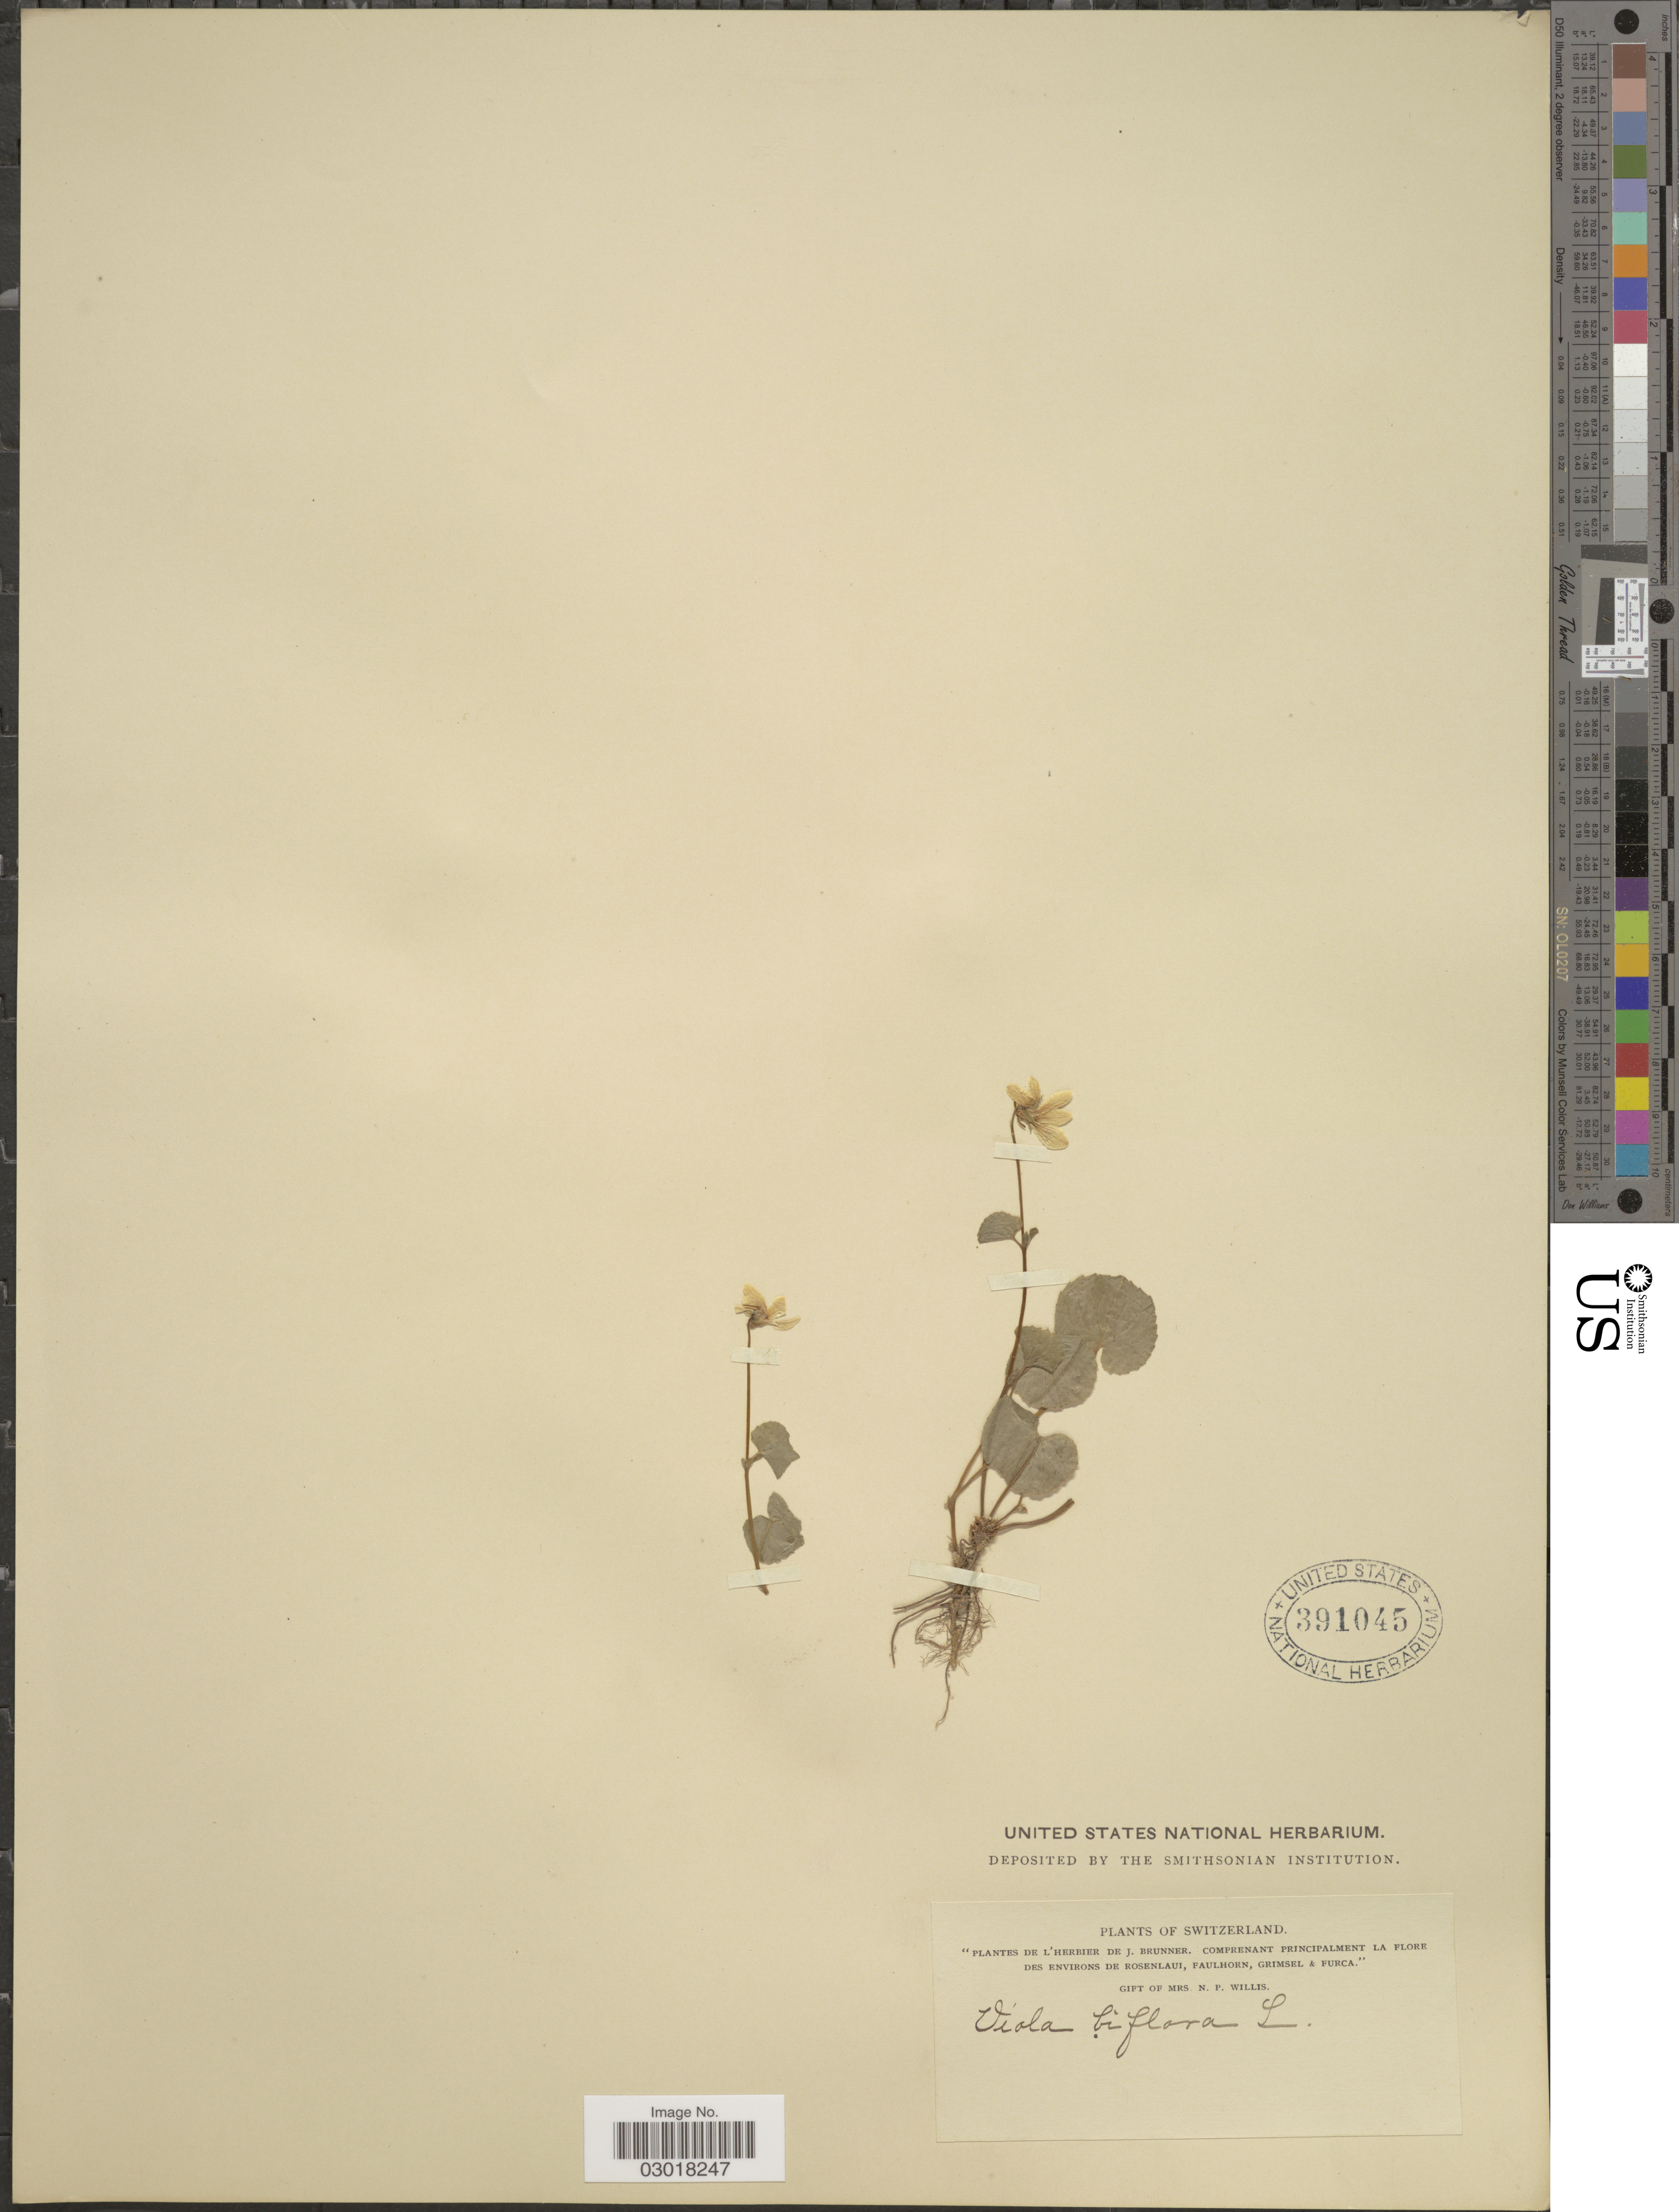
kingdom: Plantae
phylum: Tracheophyta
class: Magnoliopsida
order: Malpighiales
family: Violaceae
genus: Viola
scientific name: Viola biflora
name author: L.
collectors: ex herb. J. Brunner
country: Switzerland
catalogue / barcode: US 391045